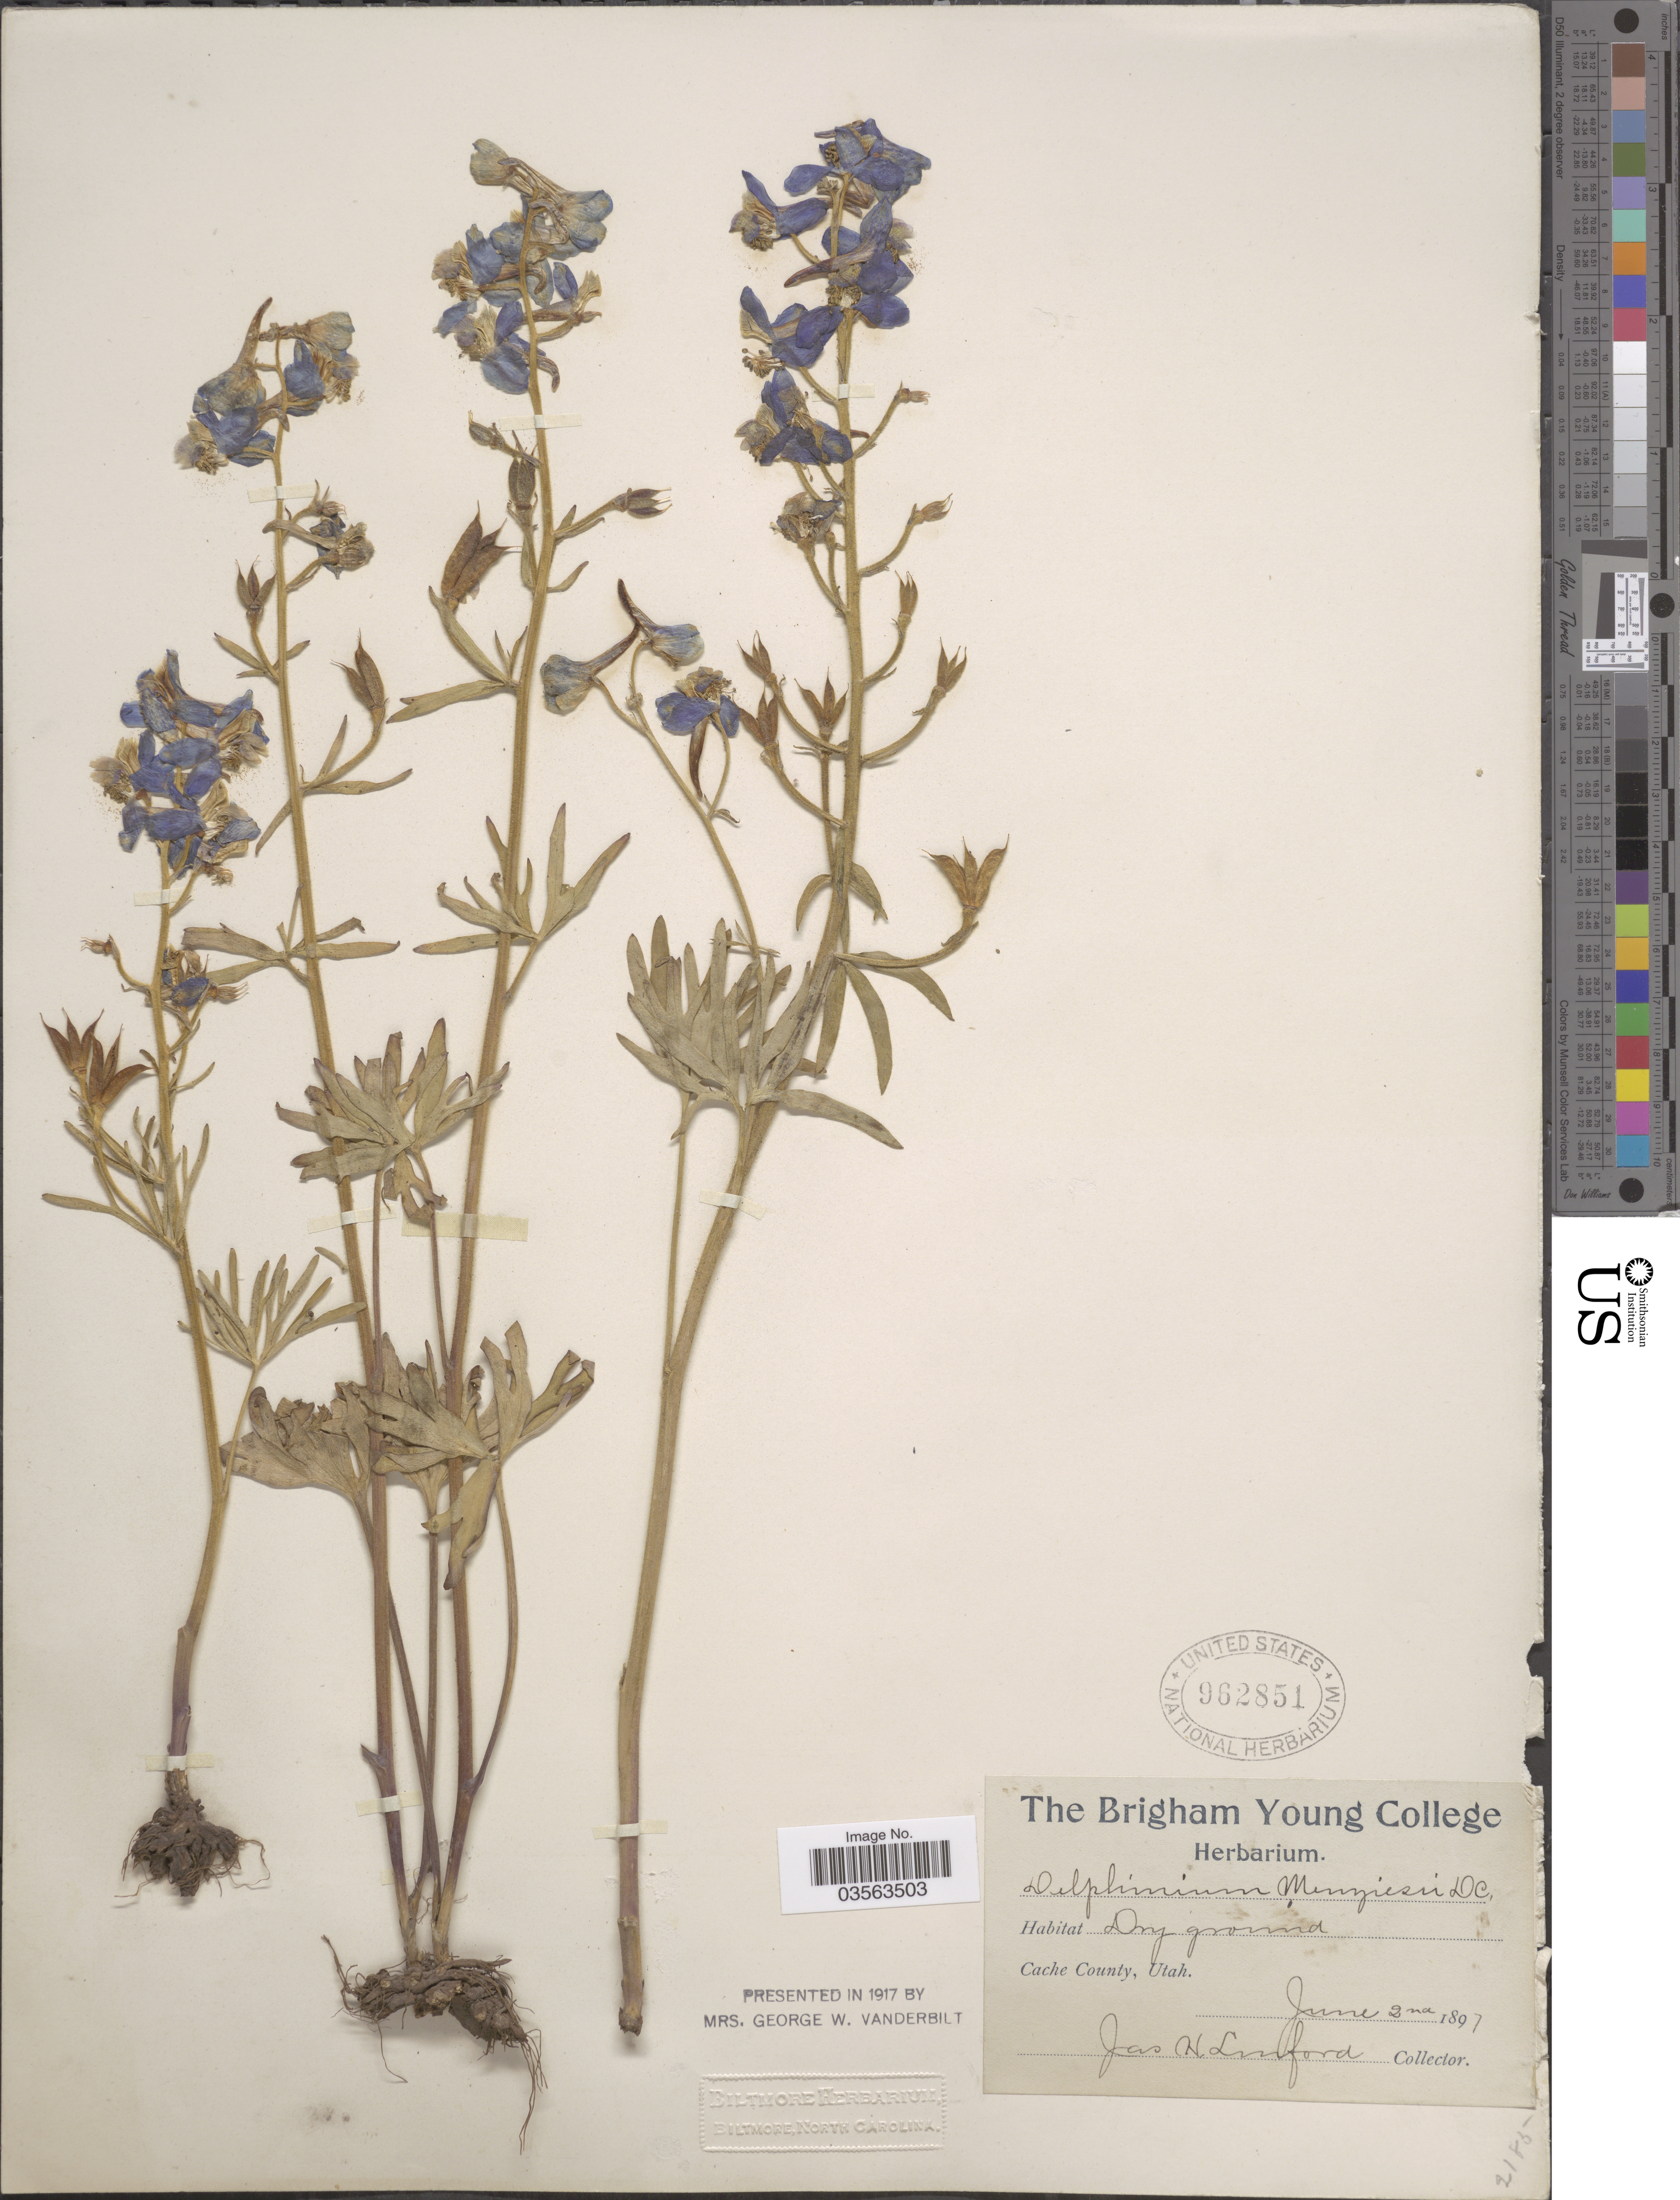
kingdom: Plantae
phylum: Tracheophyta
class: Magnoliopsida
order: Ranunculales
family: Ranunculaceae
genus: Delphinium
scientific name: Delphinium menziesii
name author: DC.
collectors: J. Linford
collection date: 1897-06-02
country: United States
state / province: Utah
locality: Cache County.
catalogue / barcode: US 962851